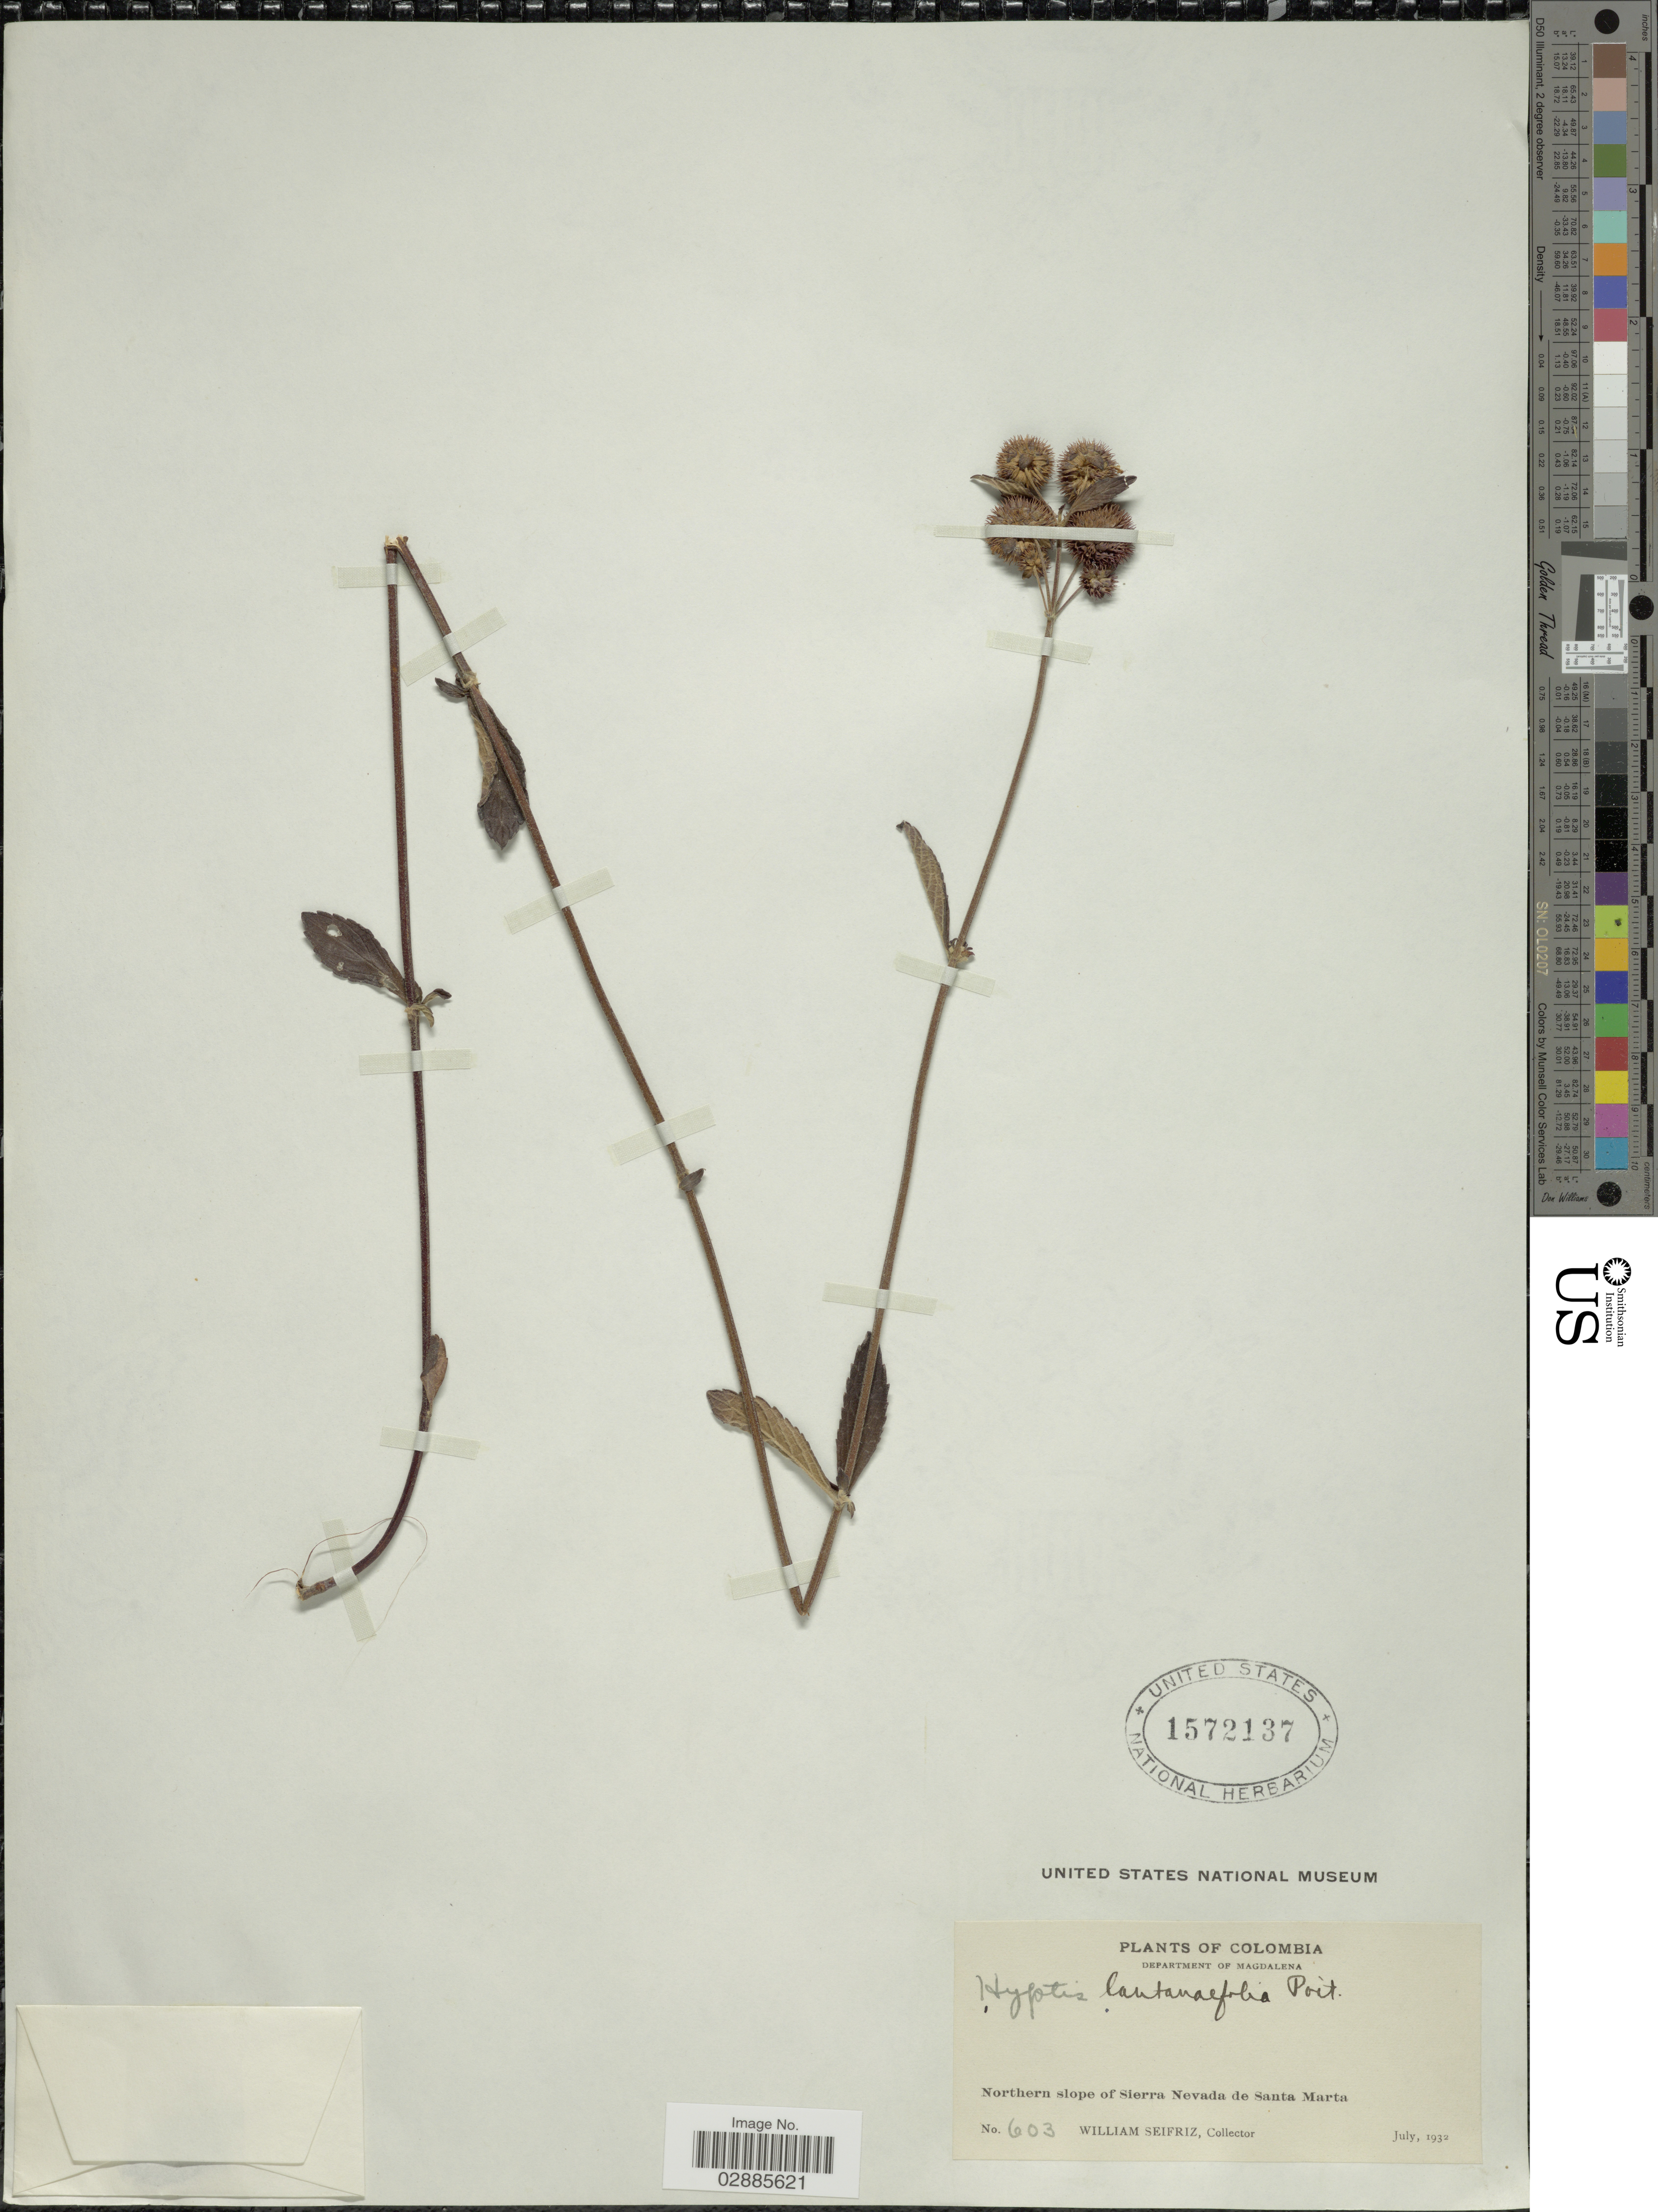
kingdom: Plantae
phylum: Tracheophyta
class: Magnoliopsida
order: Lamiales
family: Lamiaceae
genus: Hyptis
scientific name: Hyptis lantanifolia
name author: Poit.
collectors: W. Seifriz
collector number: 603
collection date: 1932-07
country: Colombia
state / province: Magdalena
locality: Department of Magdalena. Northern slope of Sierra Nevada de Santa Marta.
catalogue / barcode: US 1572137